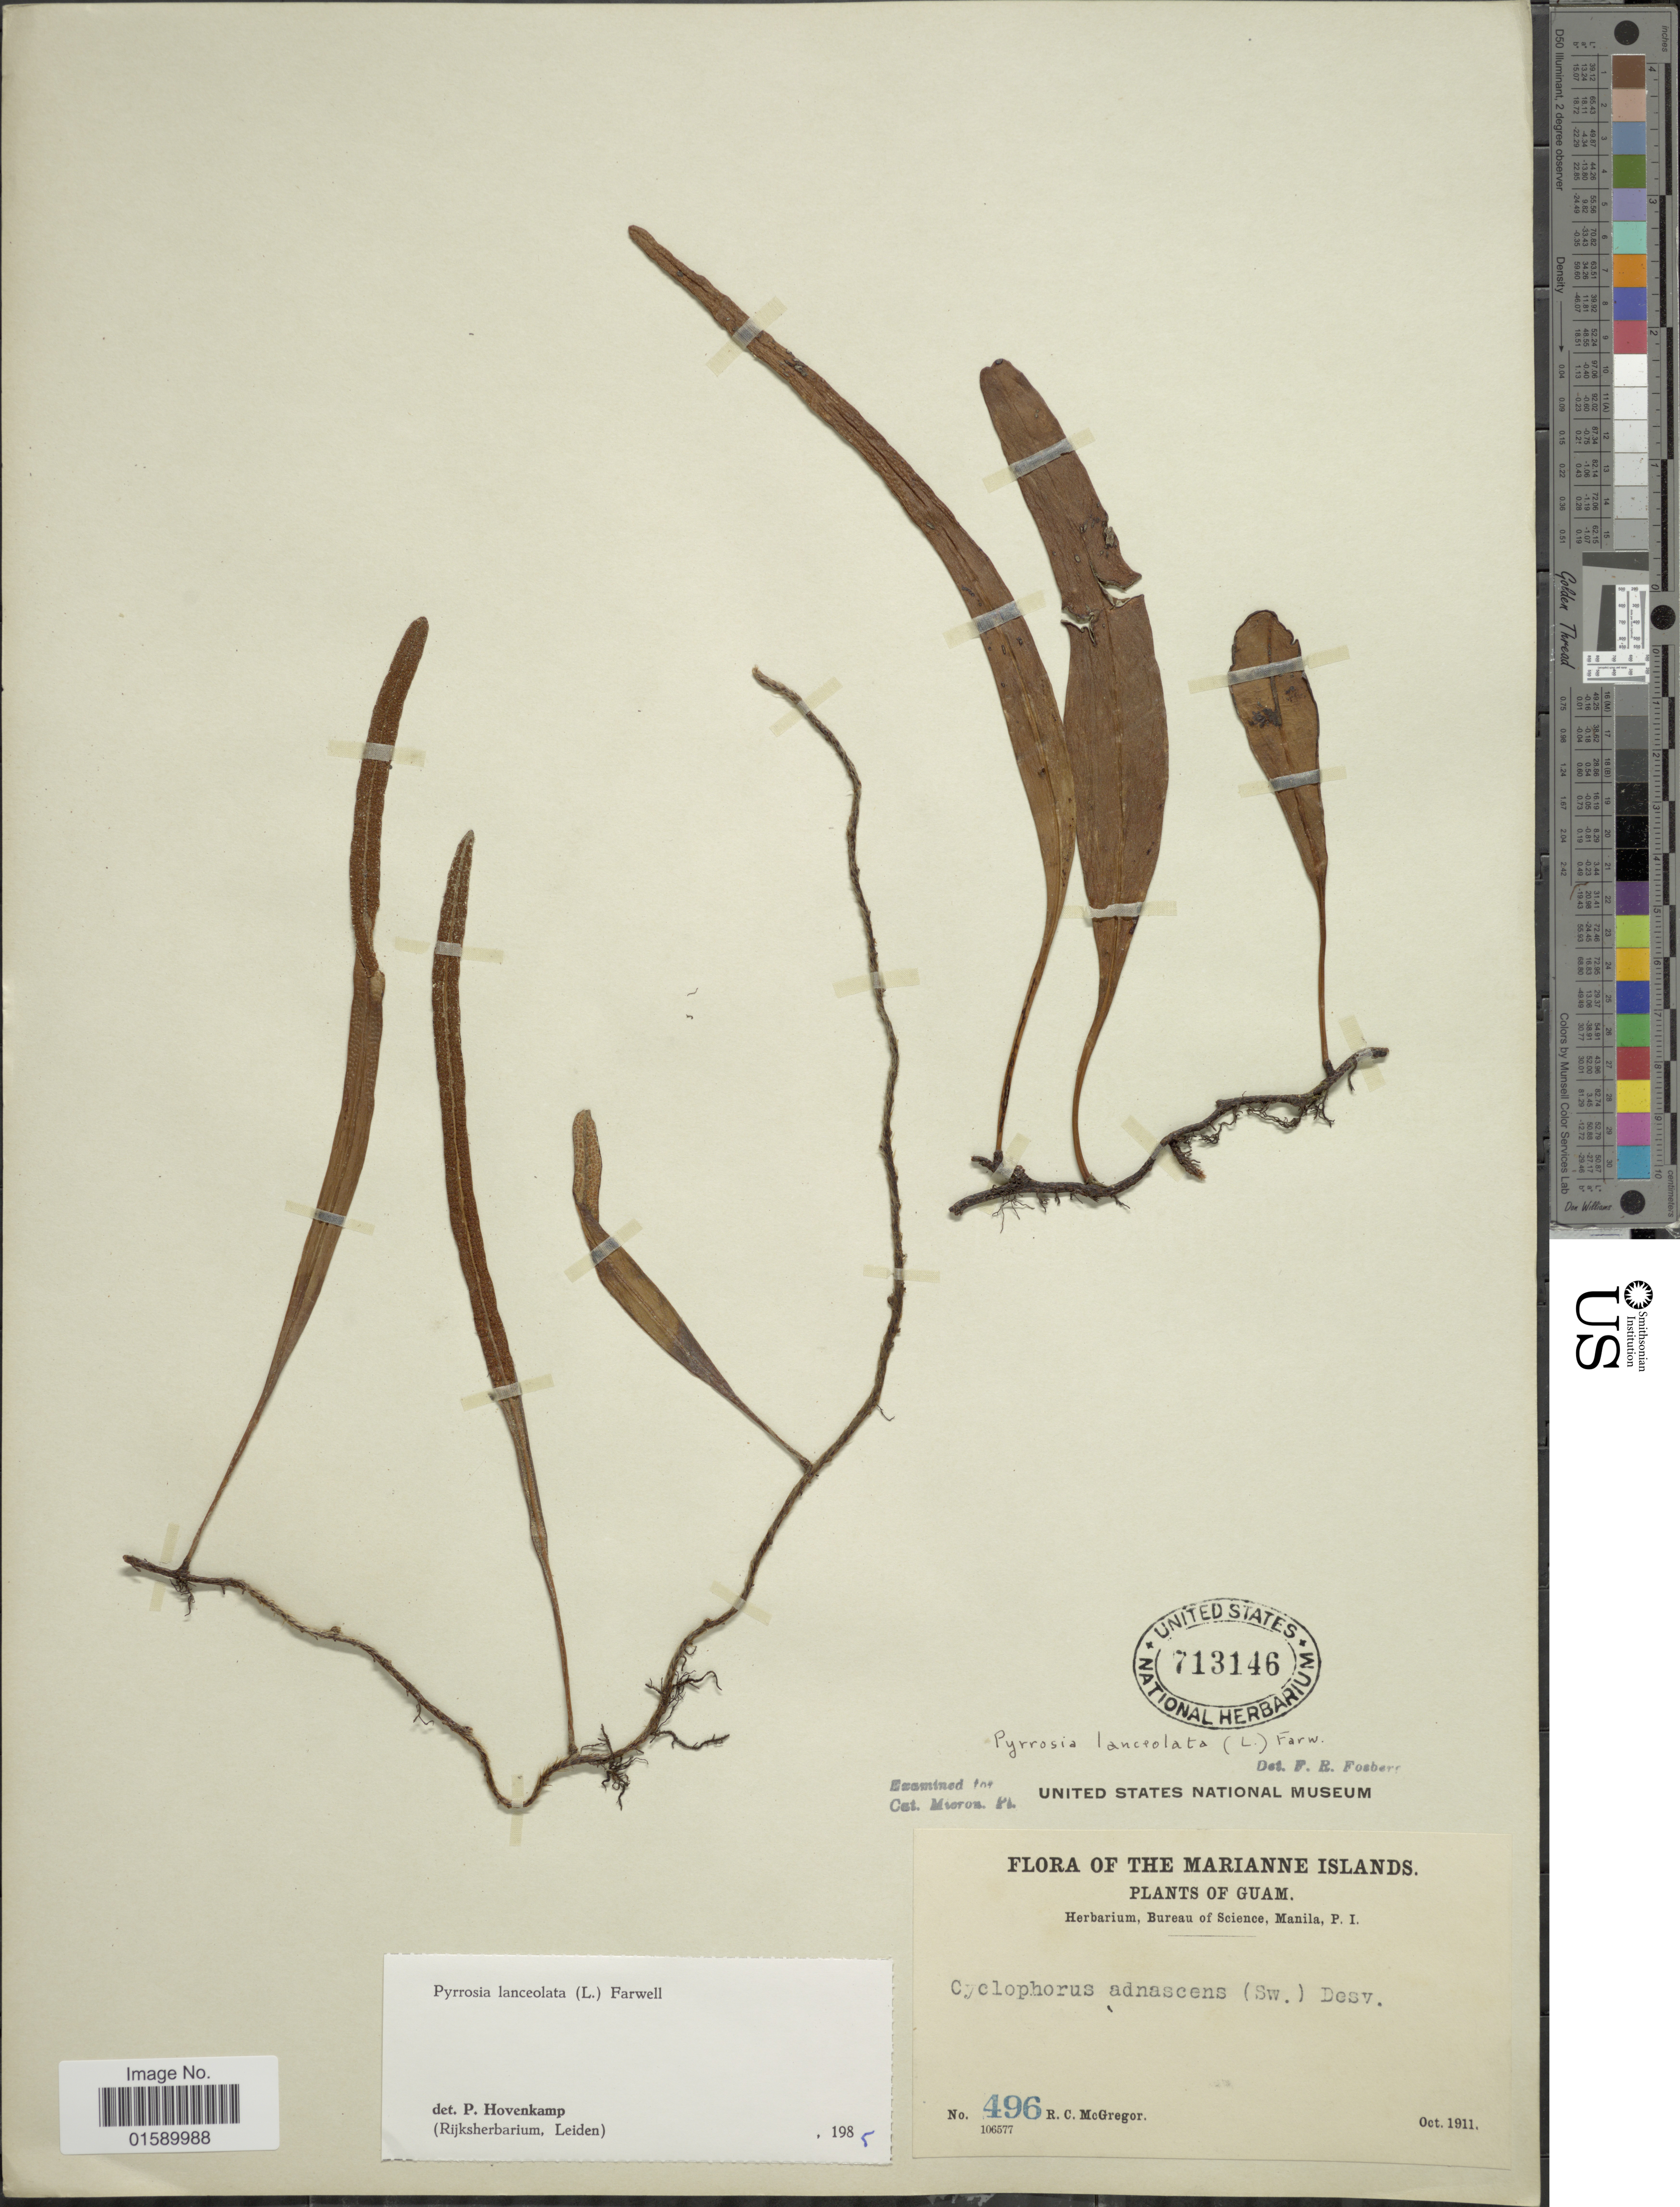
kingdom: Plantae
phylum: Tracheophyta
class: Polypodiopsida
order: Polypodiales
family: Polypodiaceae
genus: Pyrrosia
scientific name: Pyrrosia lanceolata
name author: (L.) Farw.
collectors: R. C. McGregor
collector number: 496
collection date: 1911-10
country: Guam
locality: Marianne Islands, Guam.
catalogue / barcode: US 713146